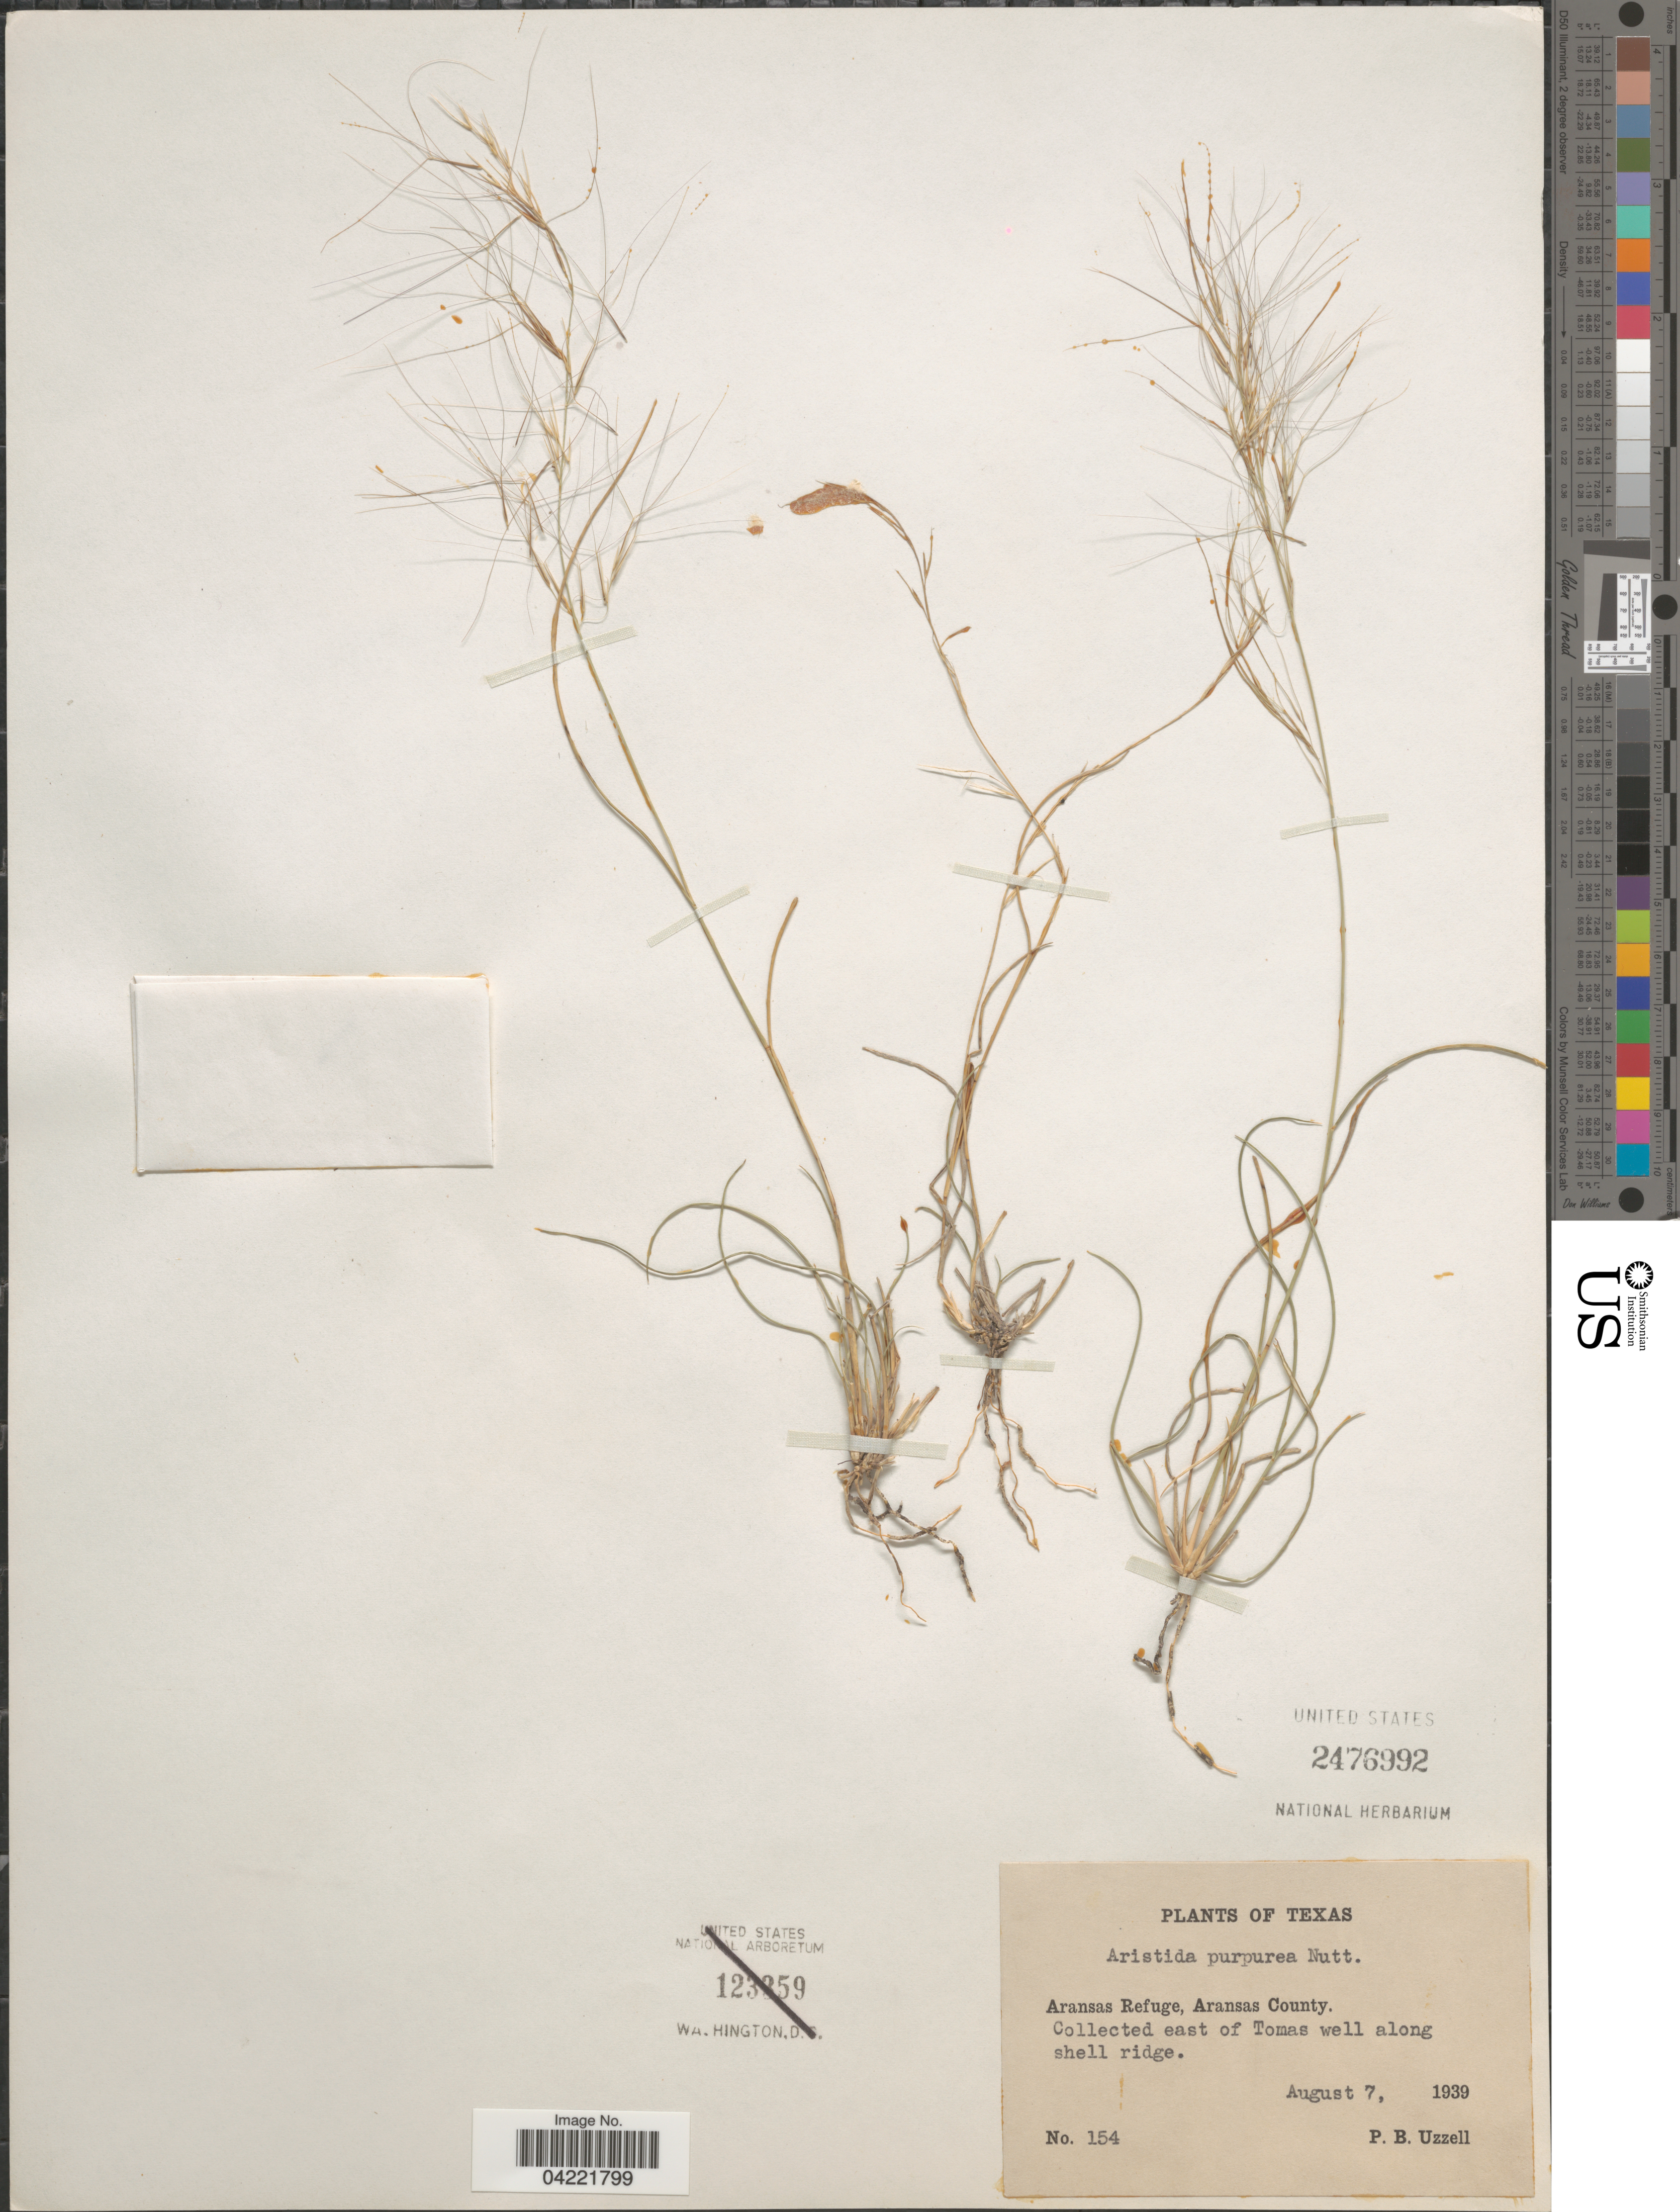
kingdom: Plantae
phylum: Tracheophyta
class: Liliopsida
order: Poales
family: Poaceae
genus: Aristida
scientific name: Aristida purpurea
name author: Nutt.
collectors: P. Uzzell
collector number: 154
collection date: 1939-08-07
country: United States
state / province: Texas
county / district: Aransas Co.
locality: Aransas Refuge, East of Tomas well along shell ridge.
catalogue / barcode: US 2476992